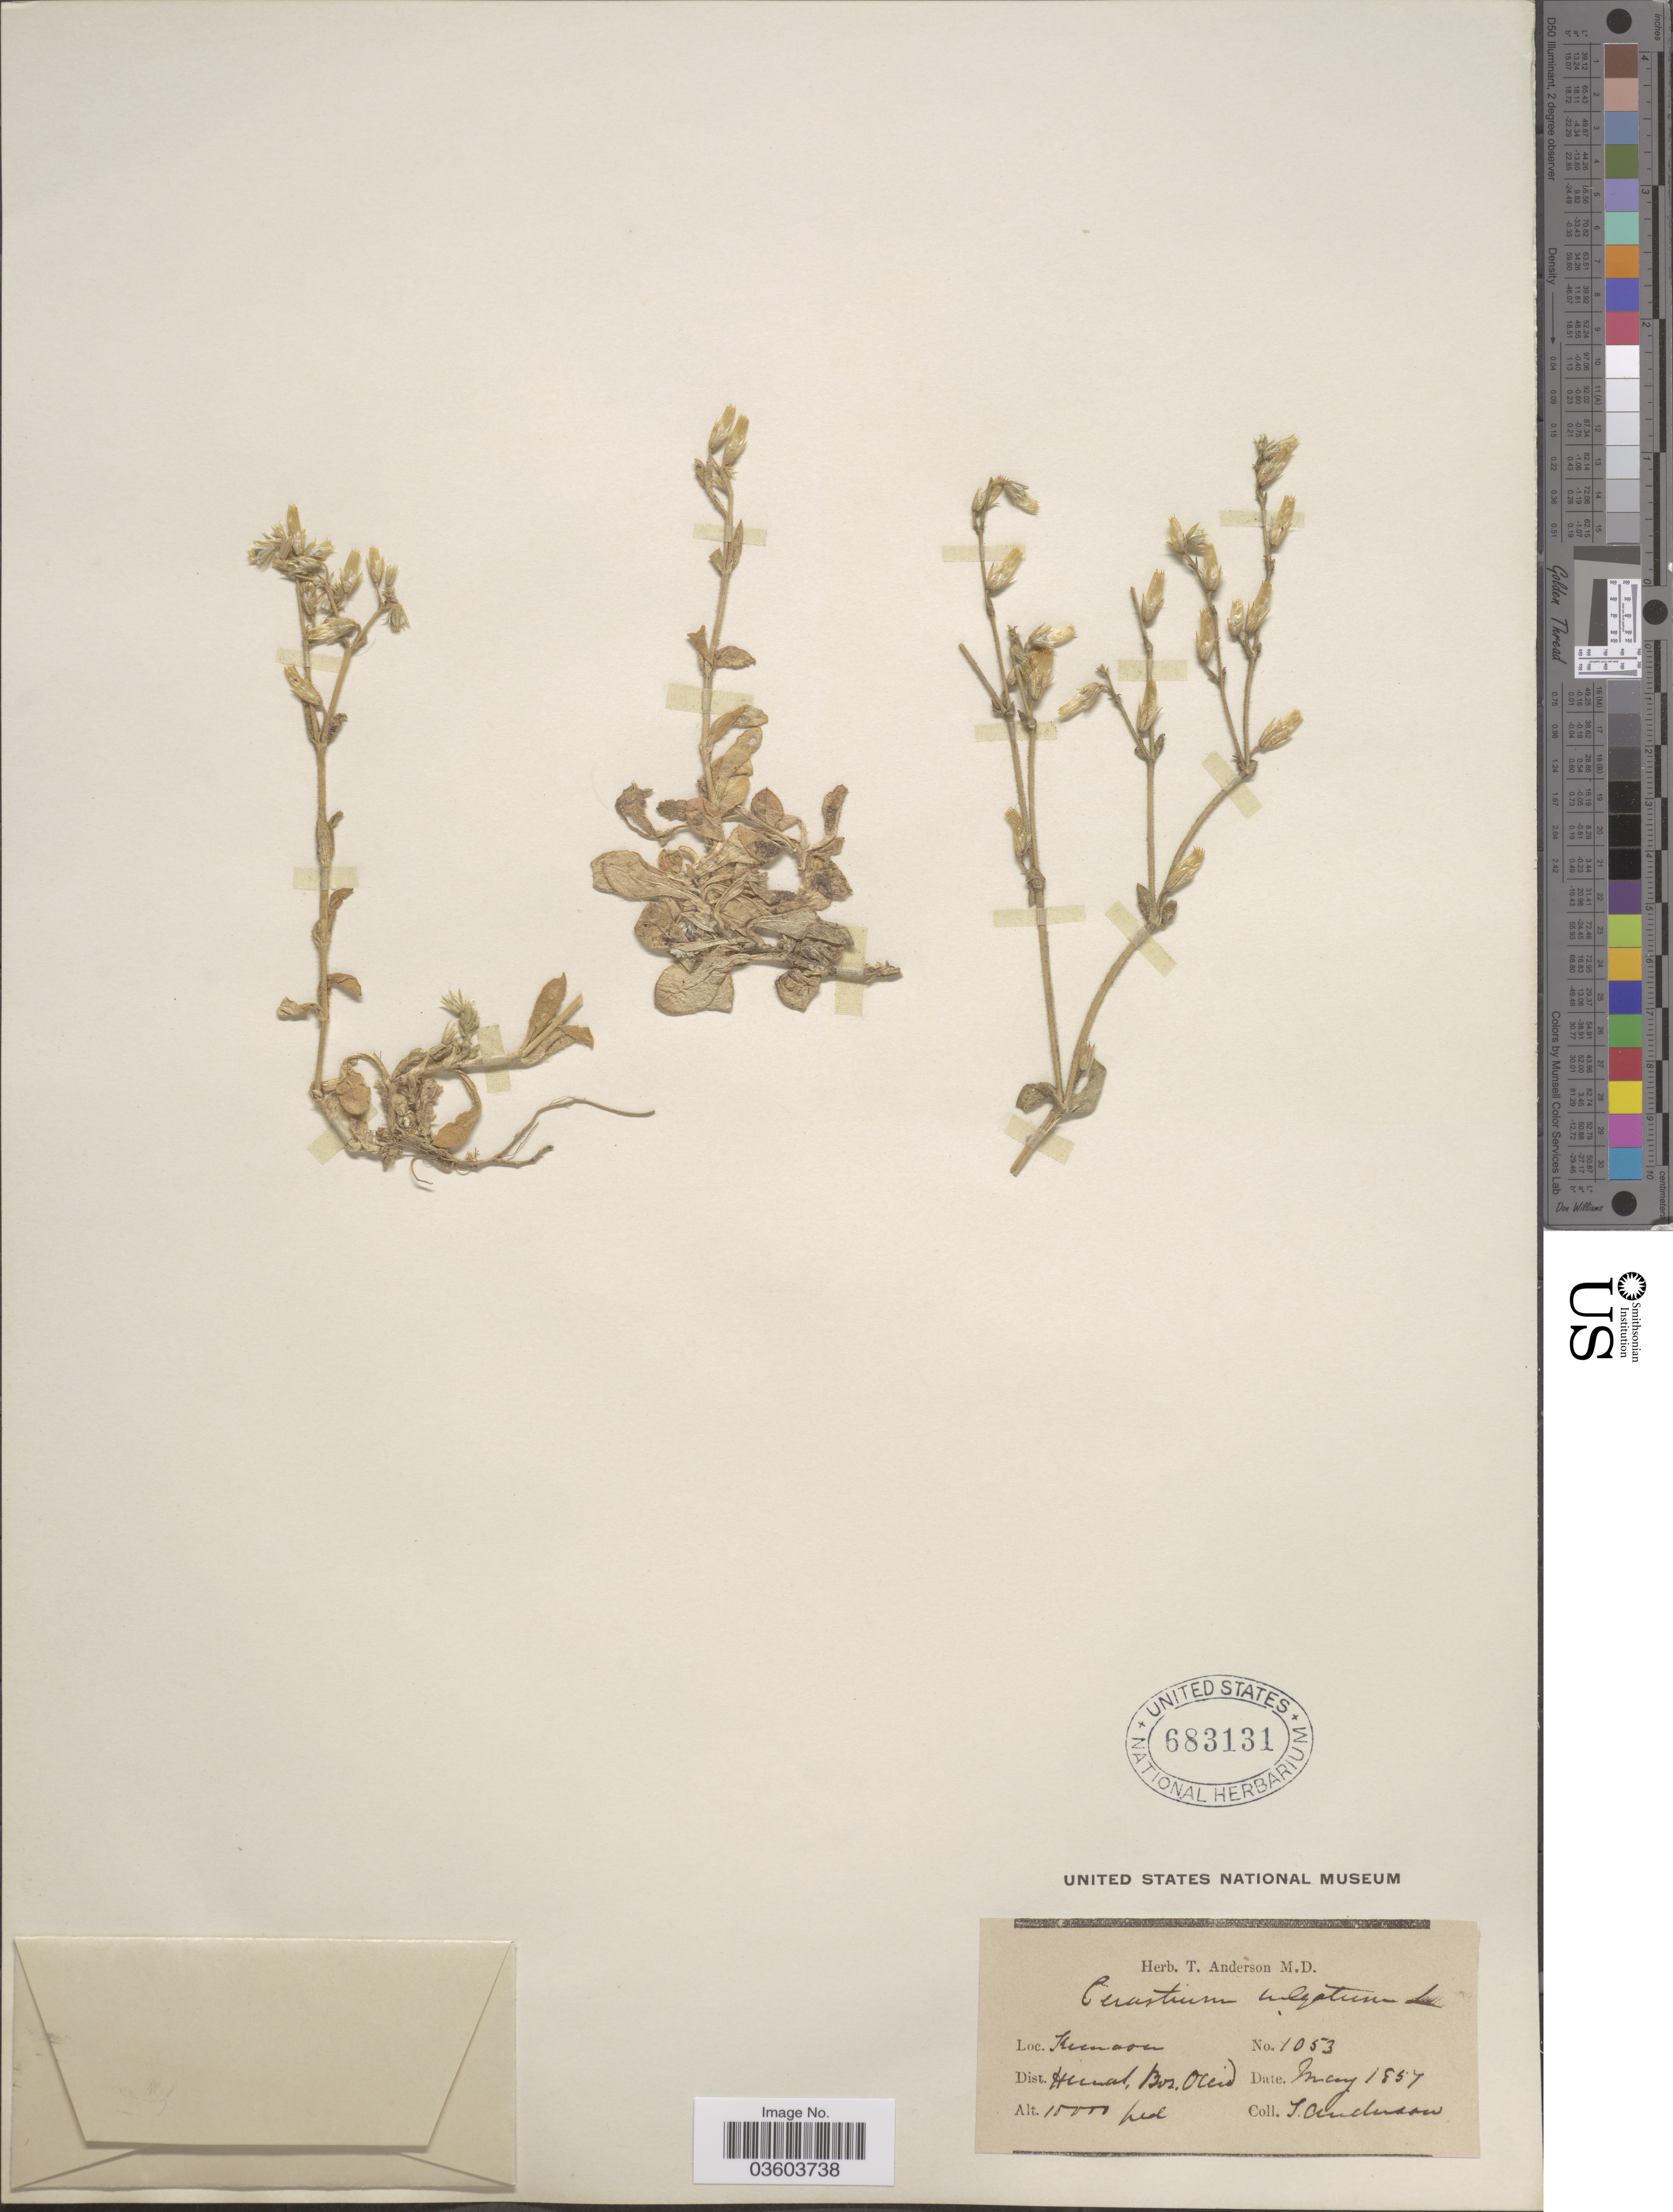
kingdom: Plantae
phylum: Tracheophyta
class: Magnoliopsida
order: Caryophyllales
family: Caryophyllaceae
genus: Cerastium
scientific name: Cerastium vulgatum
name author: L.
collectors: T. Anderson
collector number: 1053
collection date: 1857-05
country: India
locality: Kumaon. Dist. Himal, Bor. Occid.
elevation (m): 3048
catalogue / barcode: US 683131